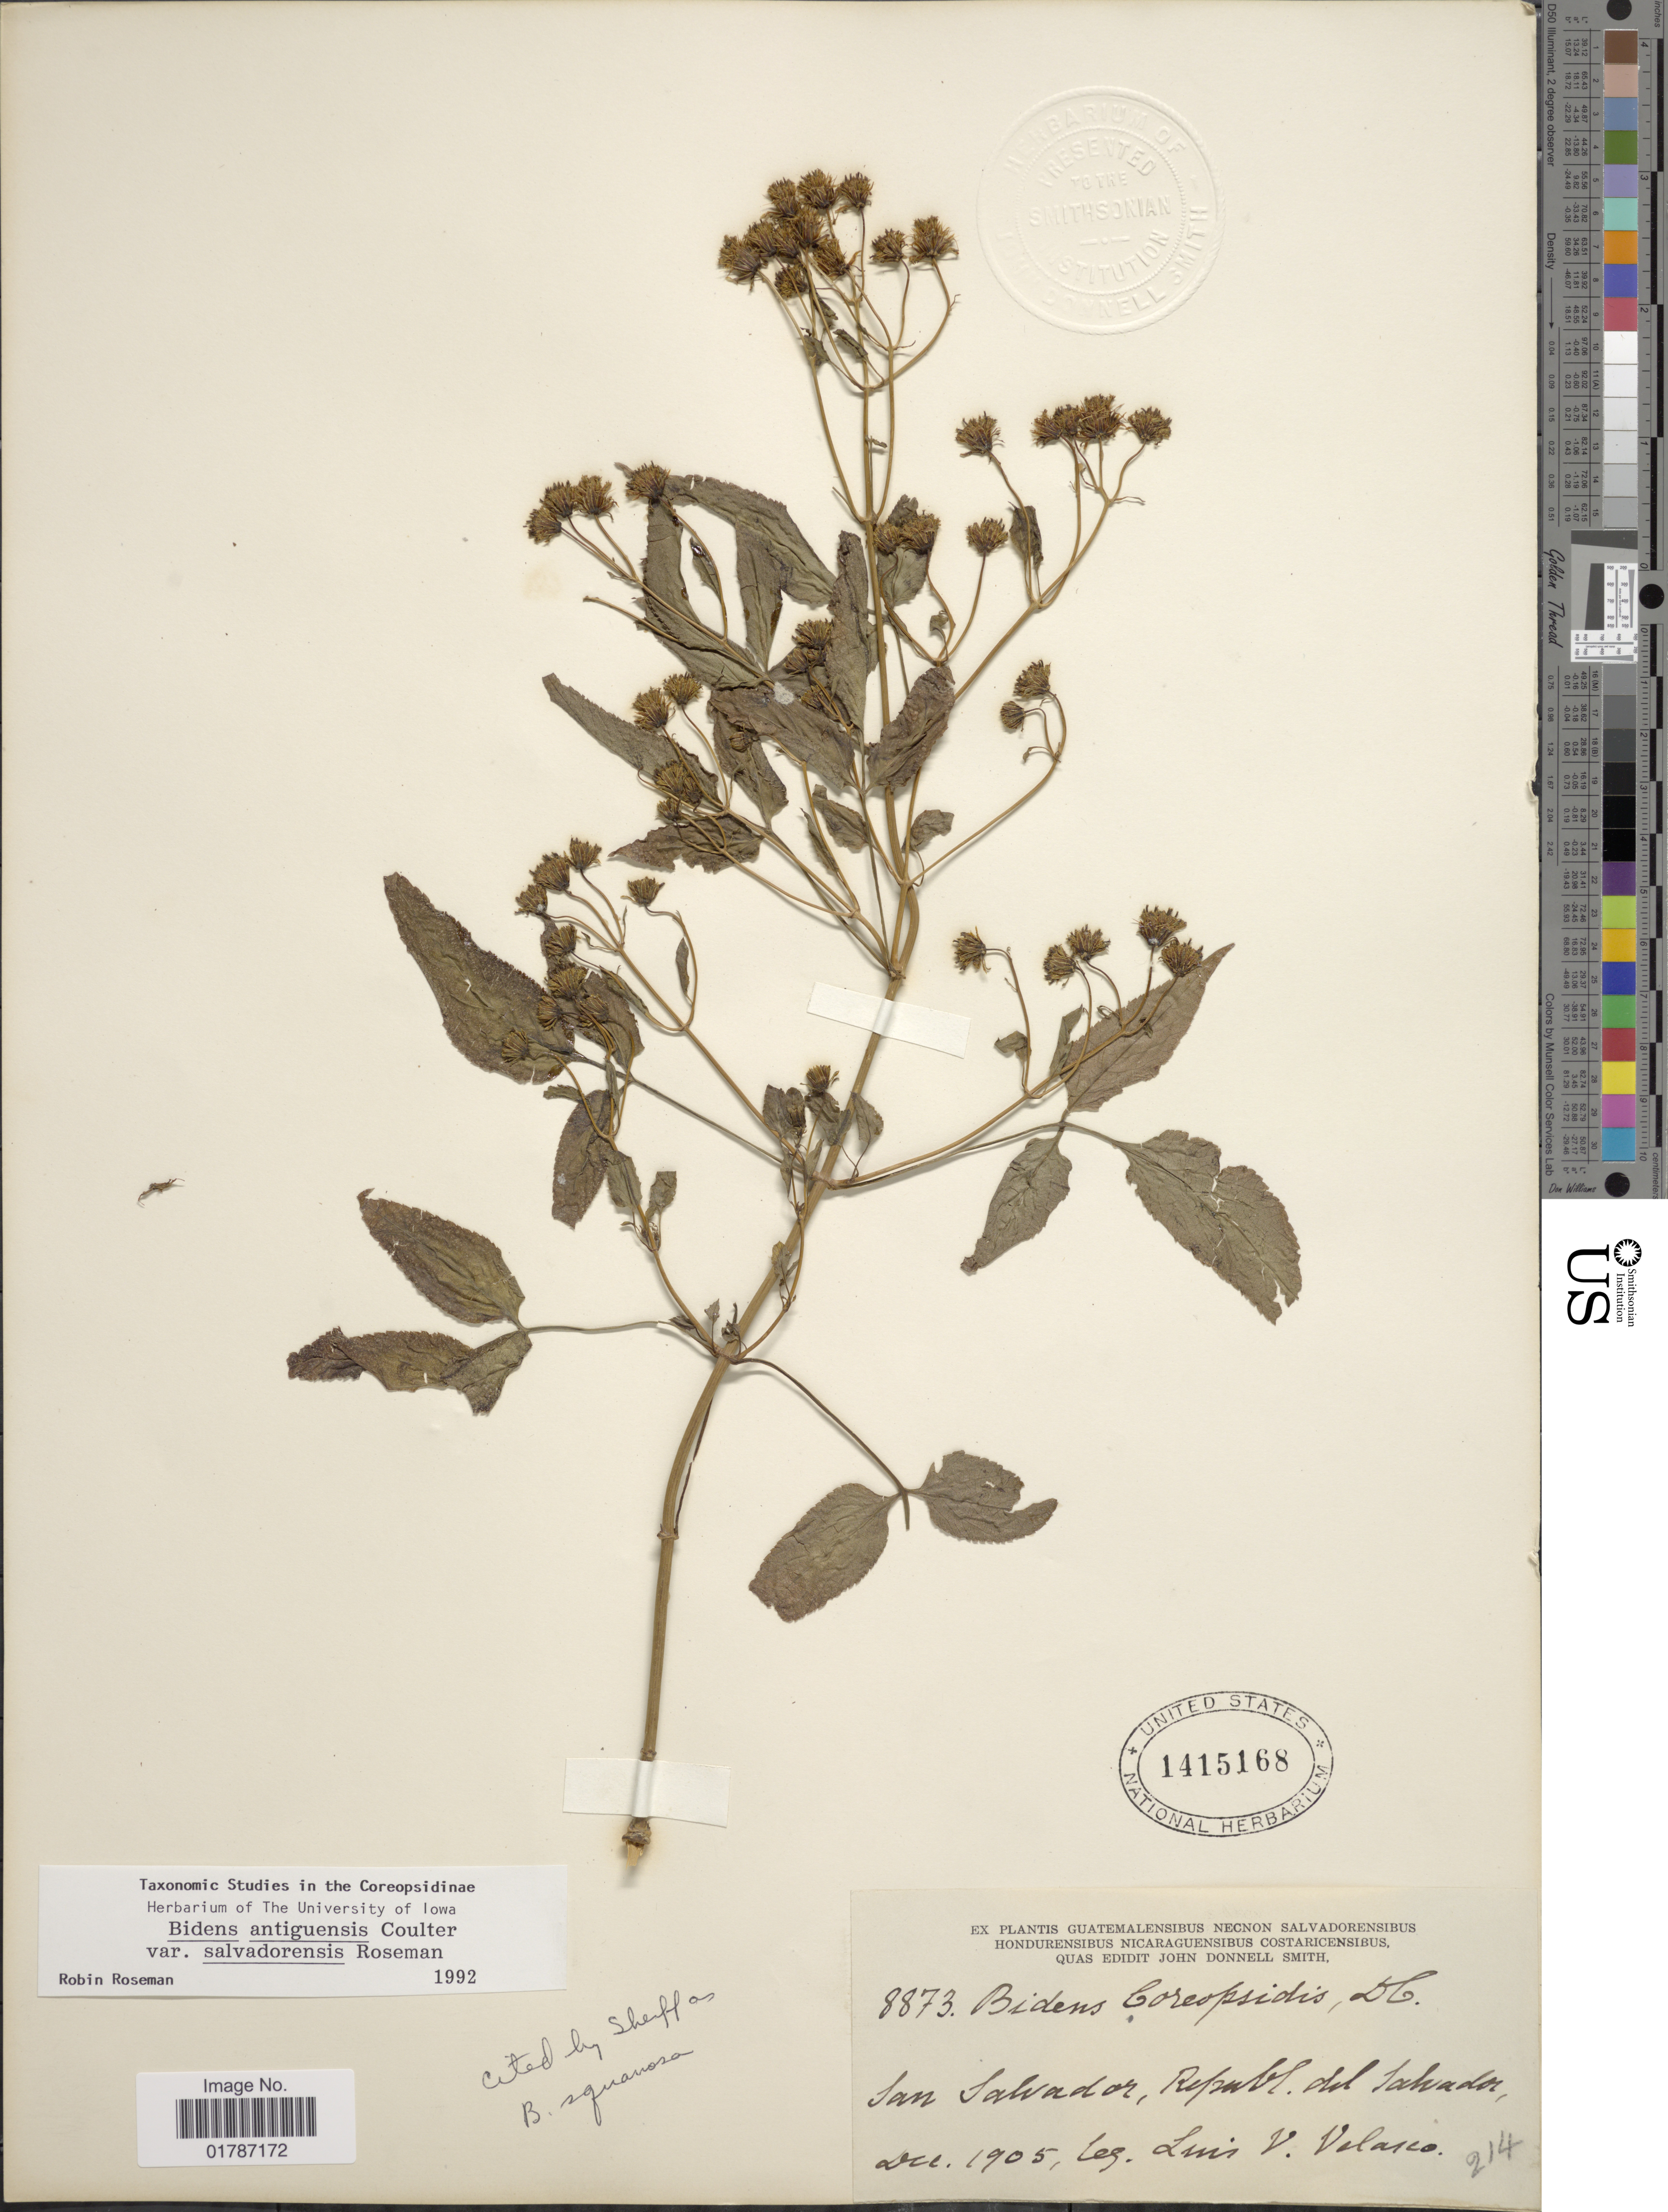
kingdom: Plantae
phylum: Tracheophyta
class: Magnoliopsida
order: Asterales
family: Asteraceae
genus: Bidens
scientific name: Bidens antiguensis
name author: J.M. Coult.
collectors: L. Velasco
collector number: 8873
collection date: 1905-12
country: El Salvador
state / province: San Salvador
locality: San Salvador, Republ., del Salvador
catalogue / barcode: US 1415168